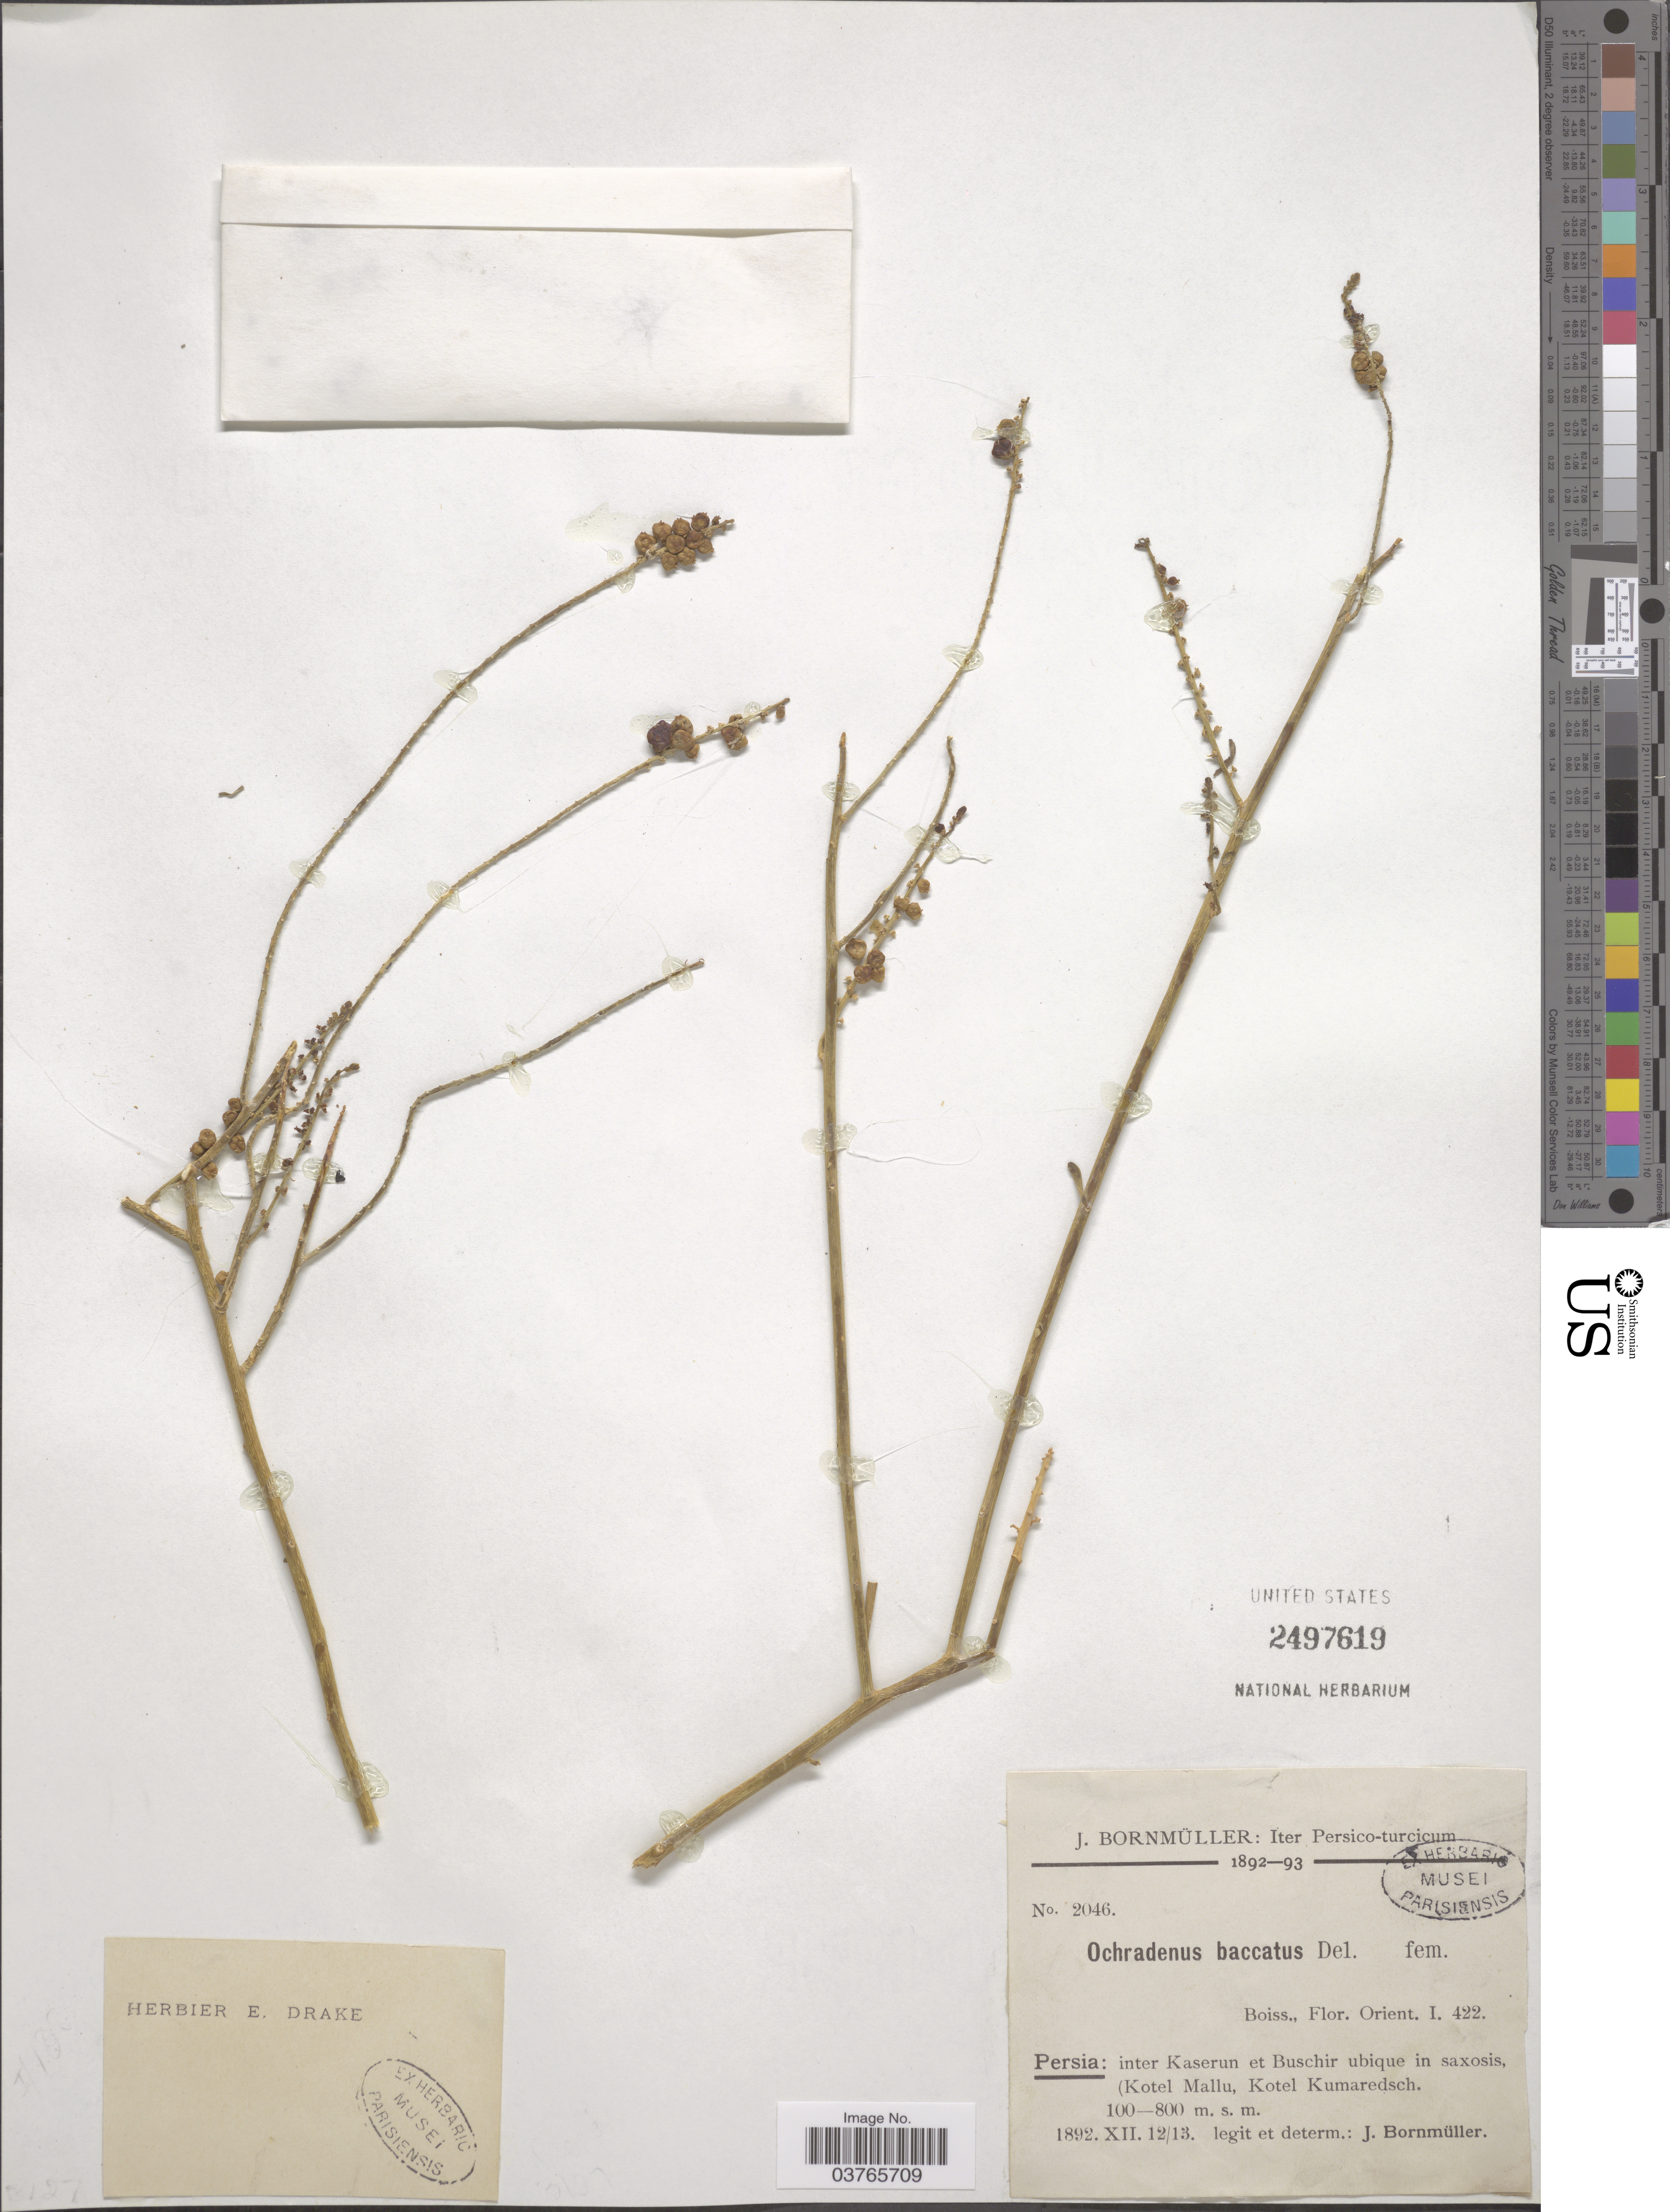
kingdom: Plantae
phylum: Tracheophyta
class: Magnoliopsida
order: Brassicales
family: Resedaceae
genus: Ochradenus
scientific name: Ochradenus baccatus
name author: Delile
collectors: J. Bornmüller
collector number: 2046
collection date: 1892-12-12/1892-12-13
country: Iran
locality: Iter Persico-turcicum [unsure placement]. Persia: inter Kaserun et Buschir ubique in saxosis, (Kotel Mallu, Kotel Kumaredsch.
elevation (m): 100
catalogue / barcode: US 2497619